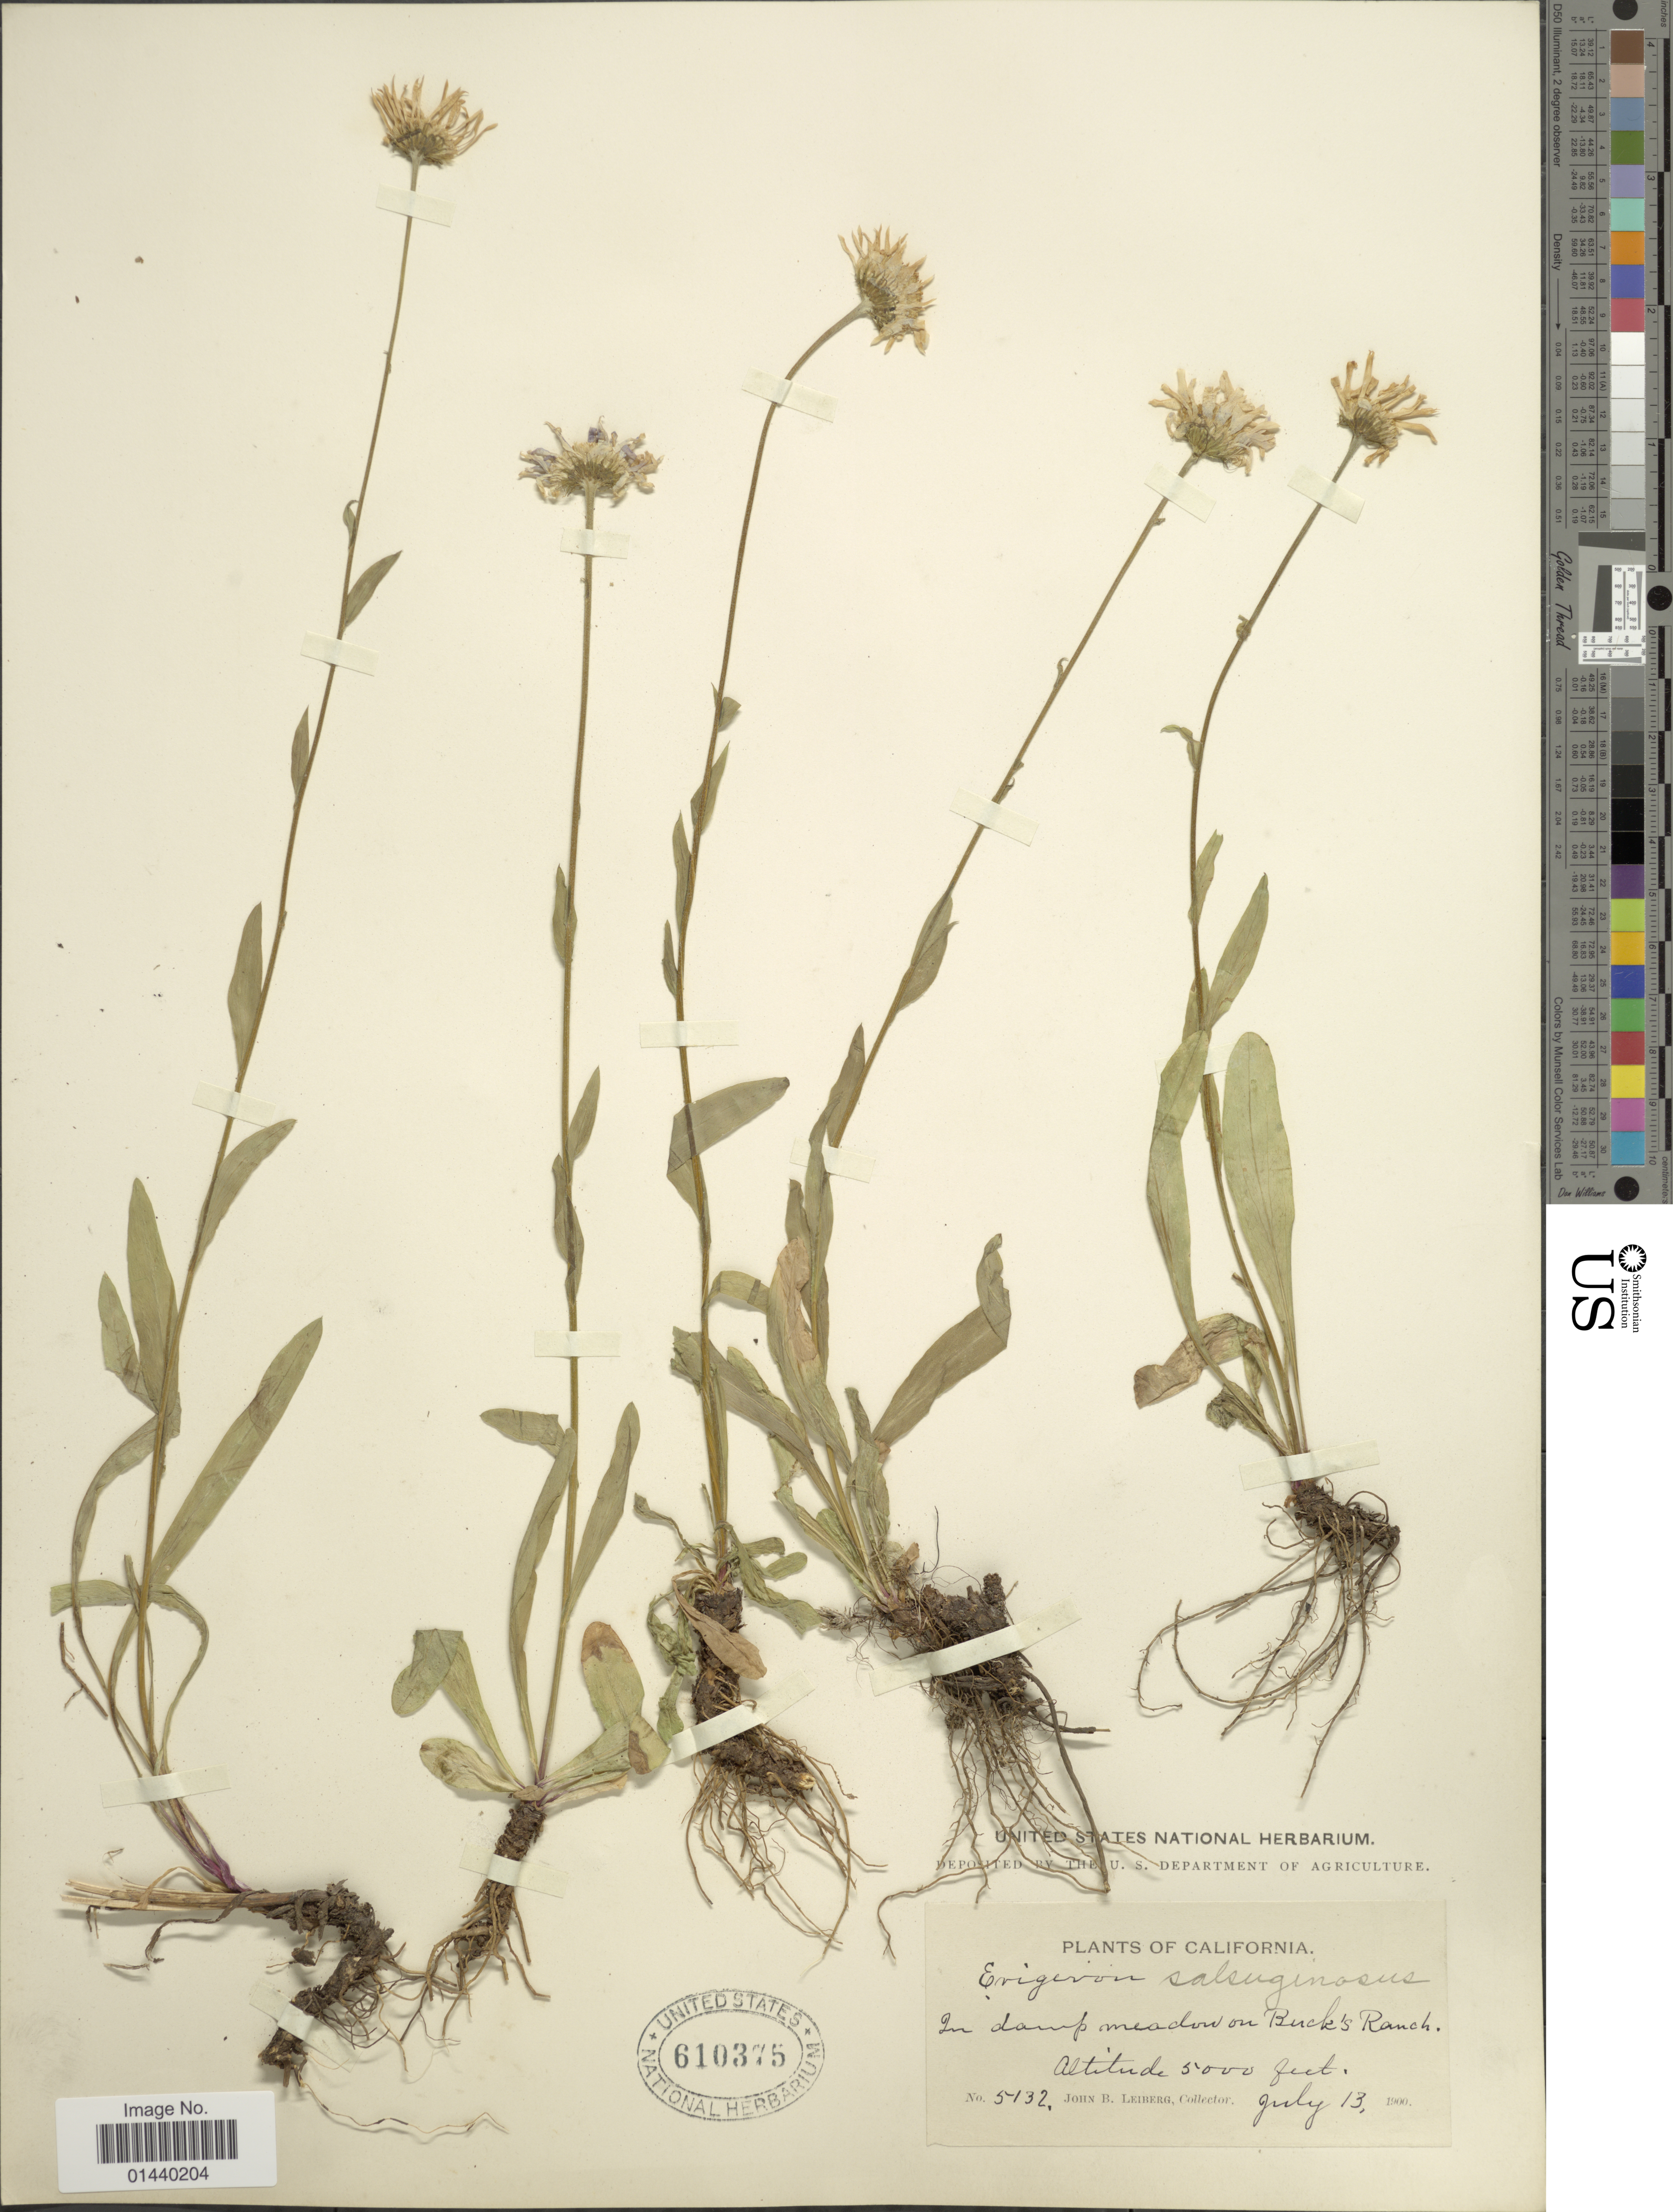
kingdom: Plantae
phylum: Tracheophyta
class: Magnoliopsida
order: Asterales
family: Asteraceae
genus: Erigeron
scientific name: Erigeron salsuginosus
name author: (Richardson ex R. Br.) A. Gray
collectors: J. B. Leiberg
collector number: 5132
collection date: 1900-07-13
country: United States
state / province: California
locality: In damp meadow on Buck's Ranch.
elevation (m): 1524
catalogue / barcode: US 610375